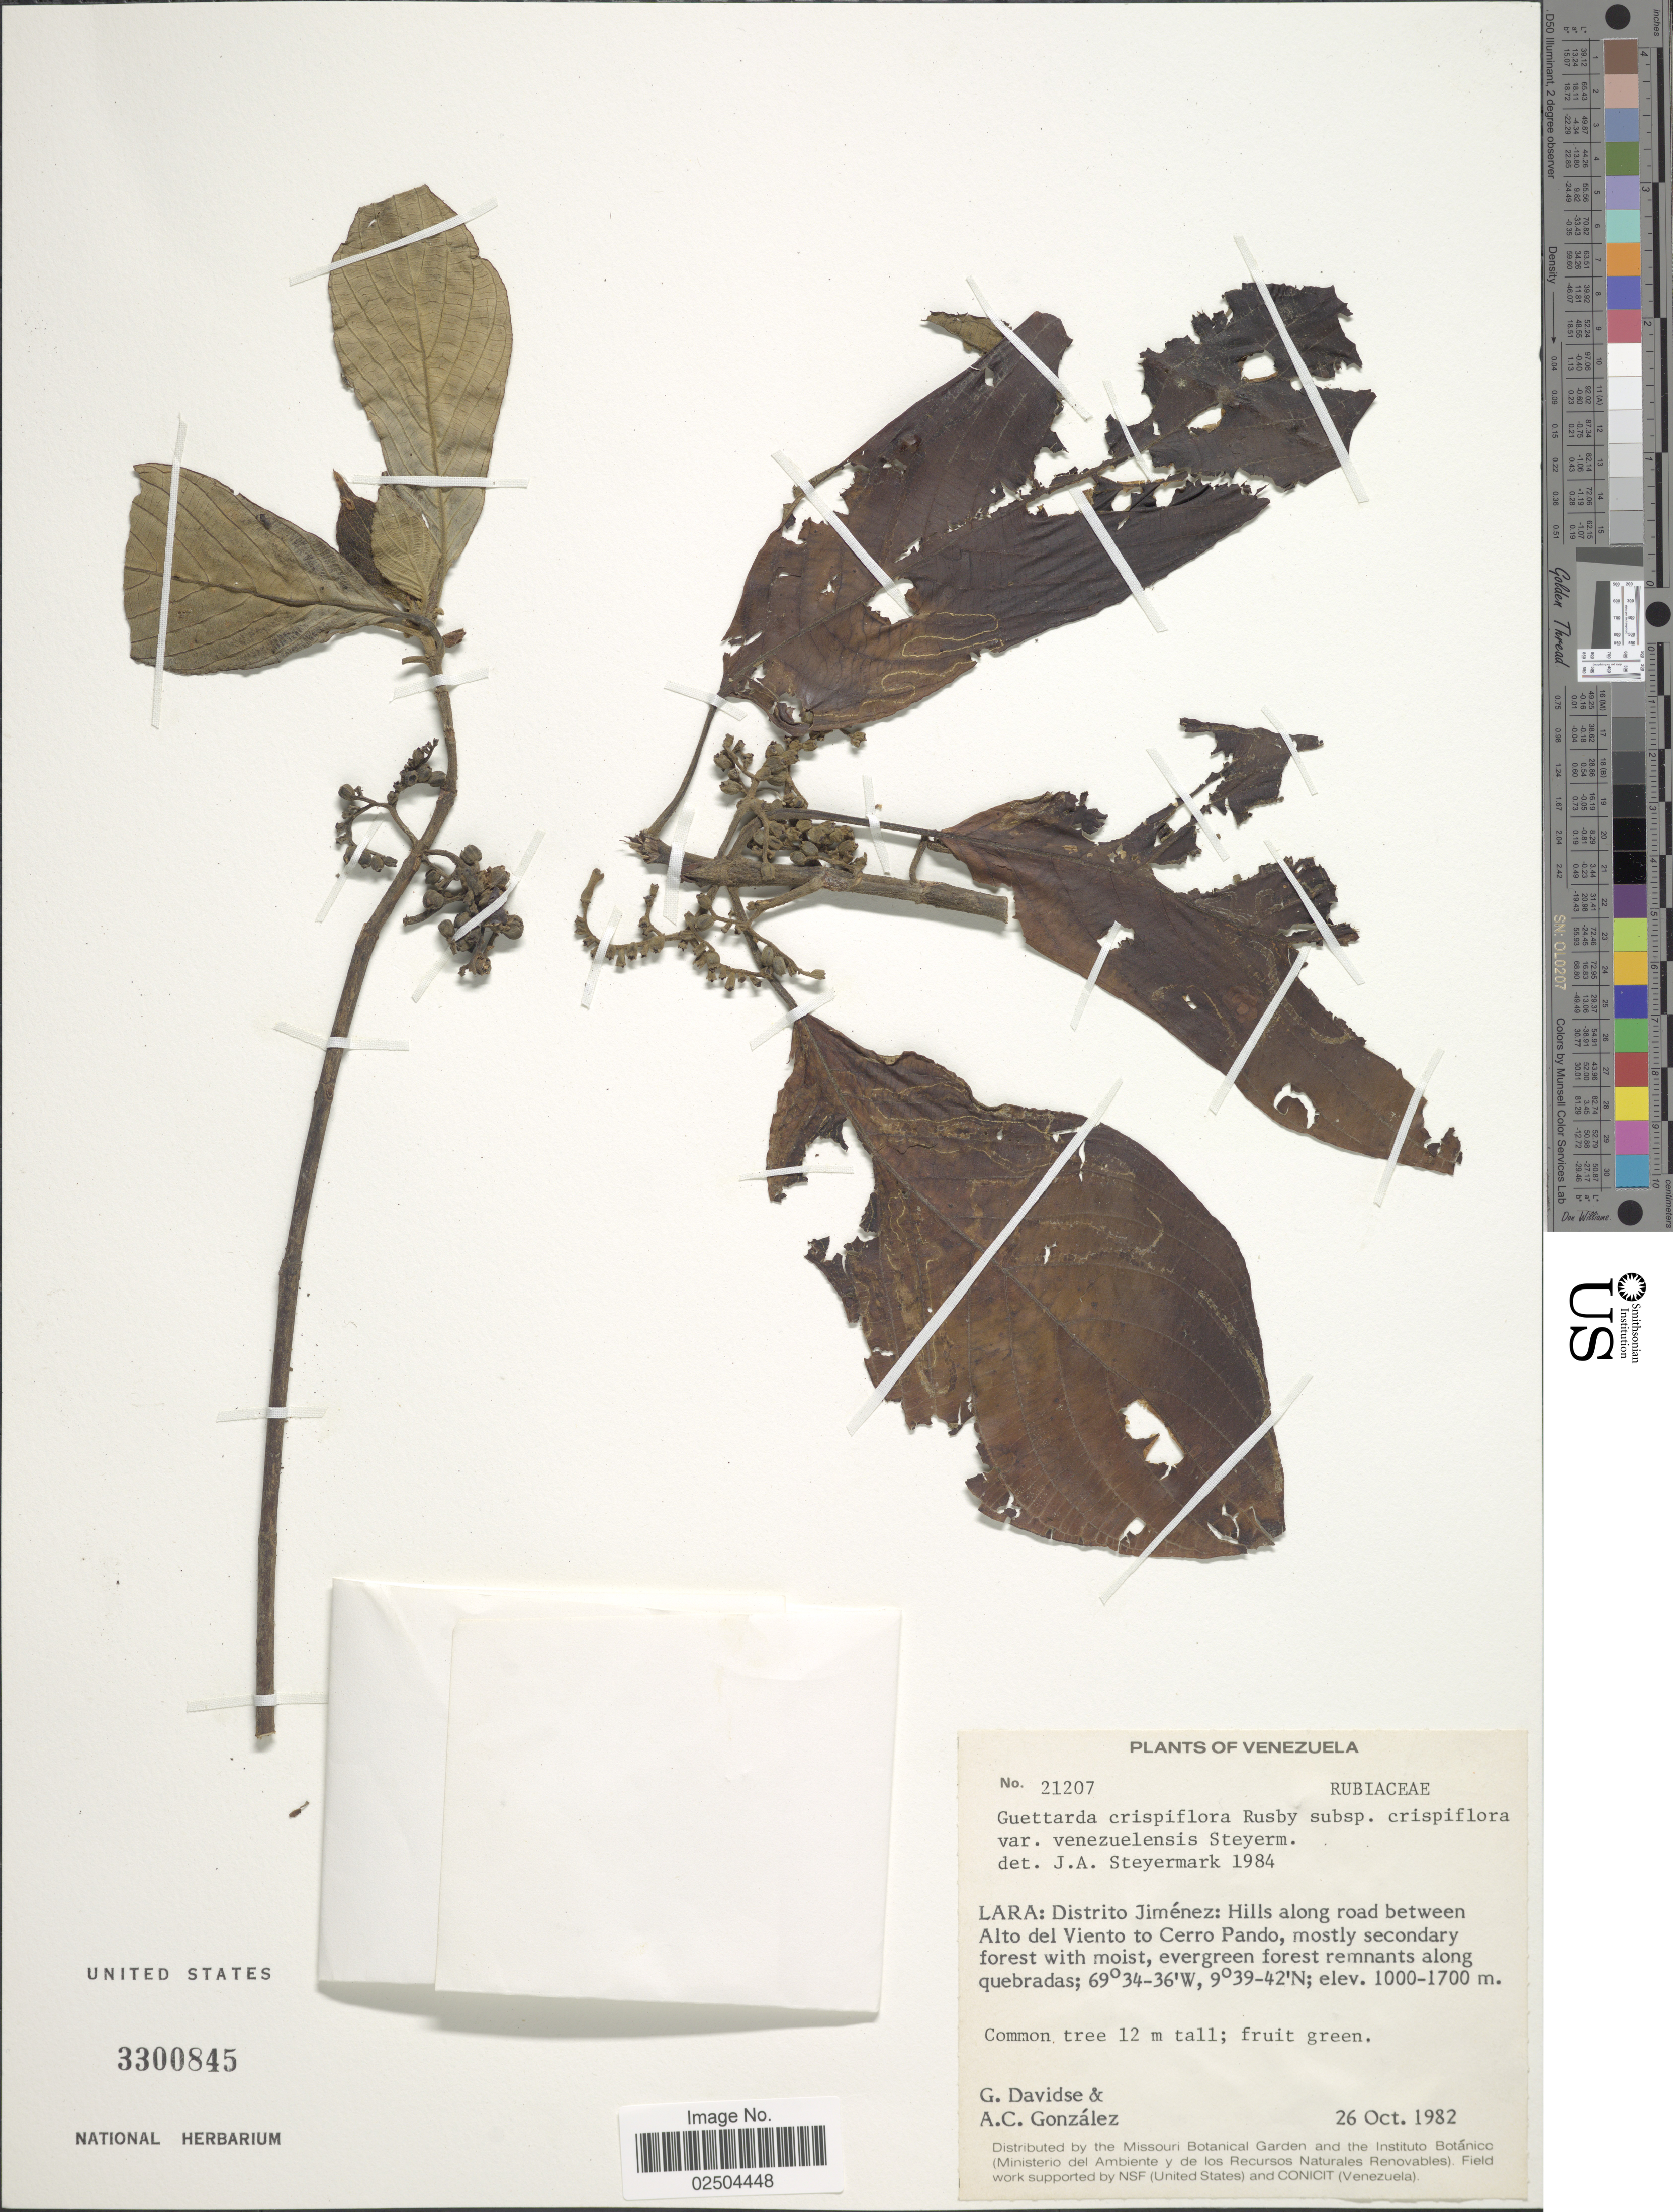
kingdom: Plantae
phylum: Tracheophyta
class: Magnoliopsida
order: Gentianales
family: Rubiaceae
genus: Guettarda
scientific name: Guettarda crispiflora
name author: Vahl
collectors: G. Davidse & A. C. González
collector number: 21207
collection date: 1982-10-26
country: Venezuela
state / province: Lara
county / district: Jiménez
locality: Lara: Distrito Jimenez: Hills along road between Alto del Viento to Cerro Pando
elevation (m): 1000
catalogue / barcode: US 3300845